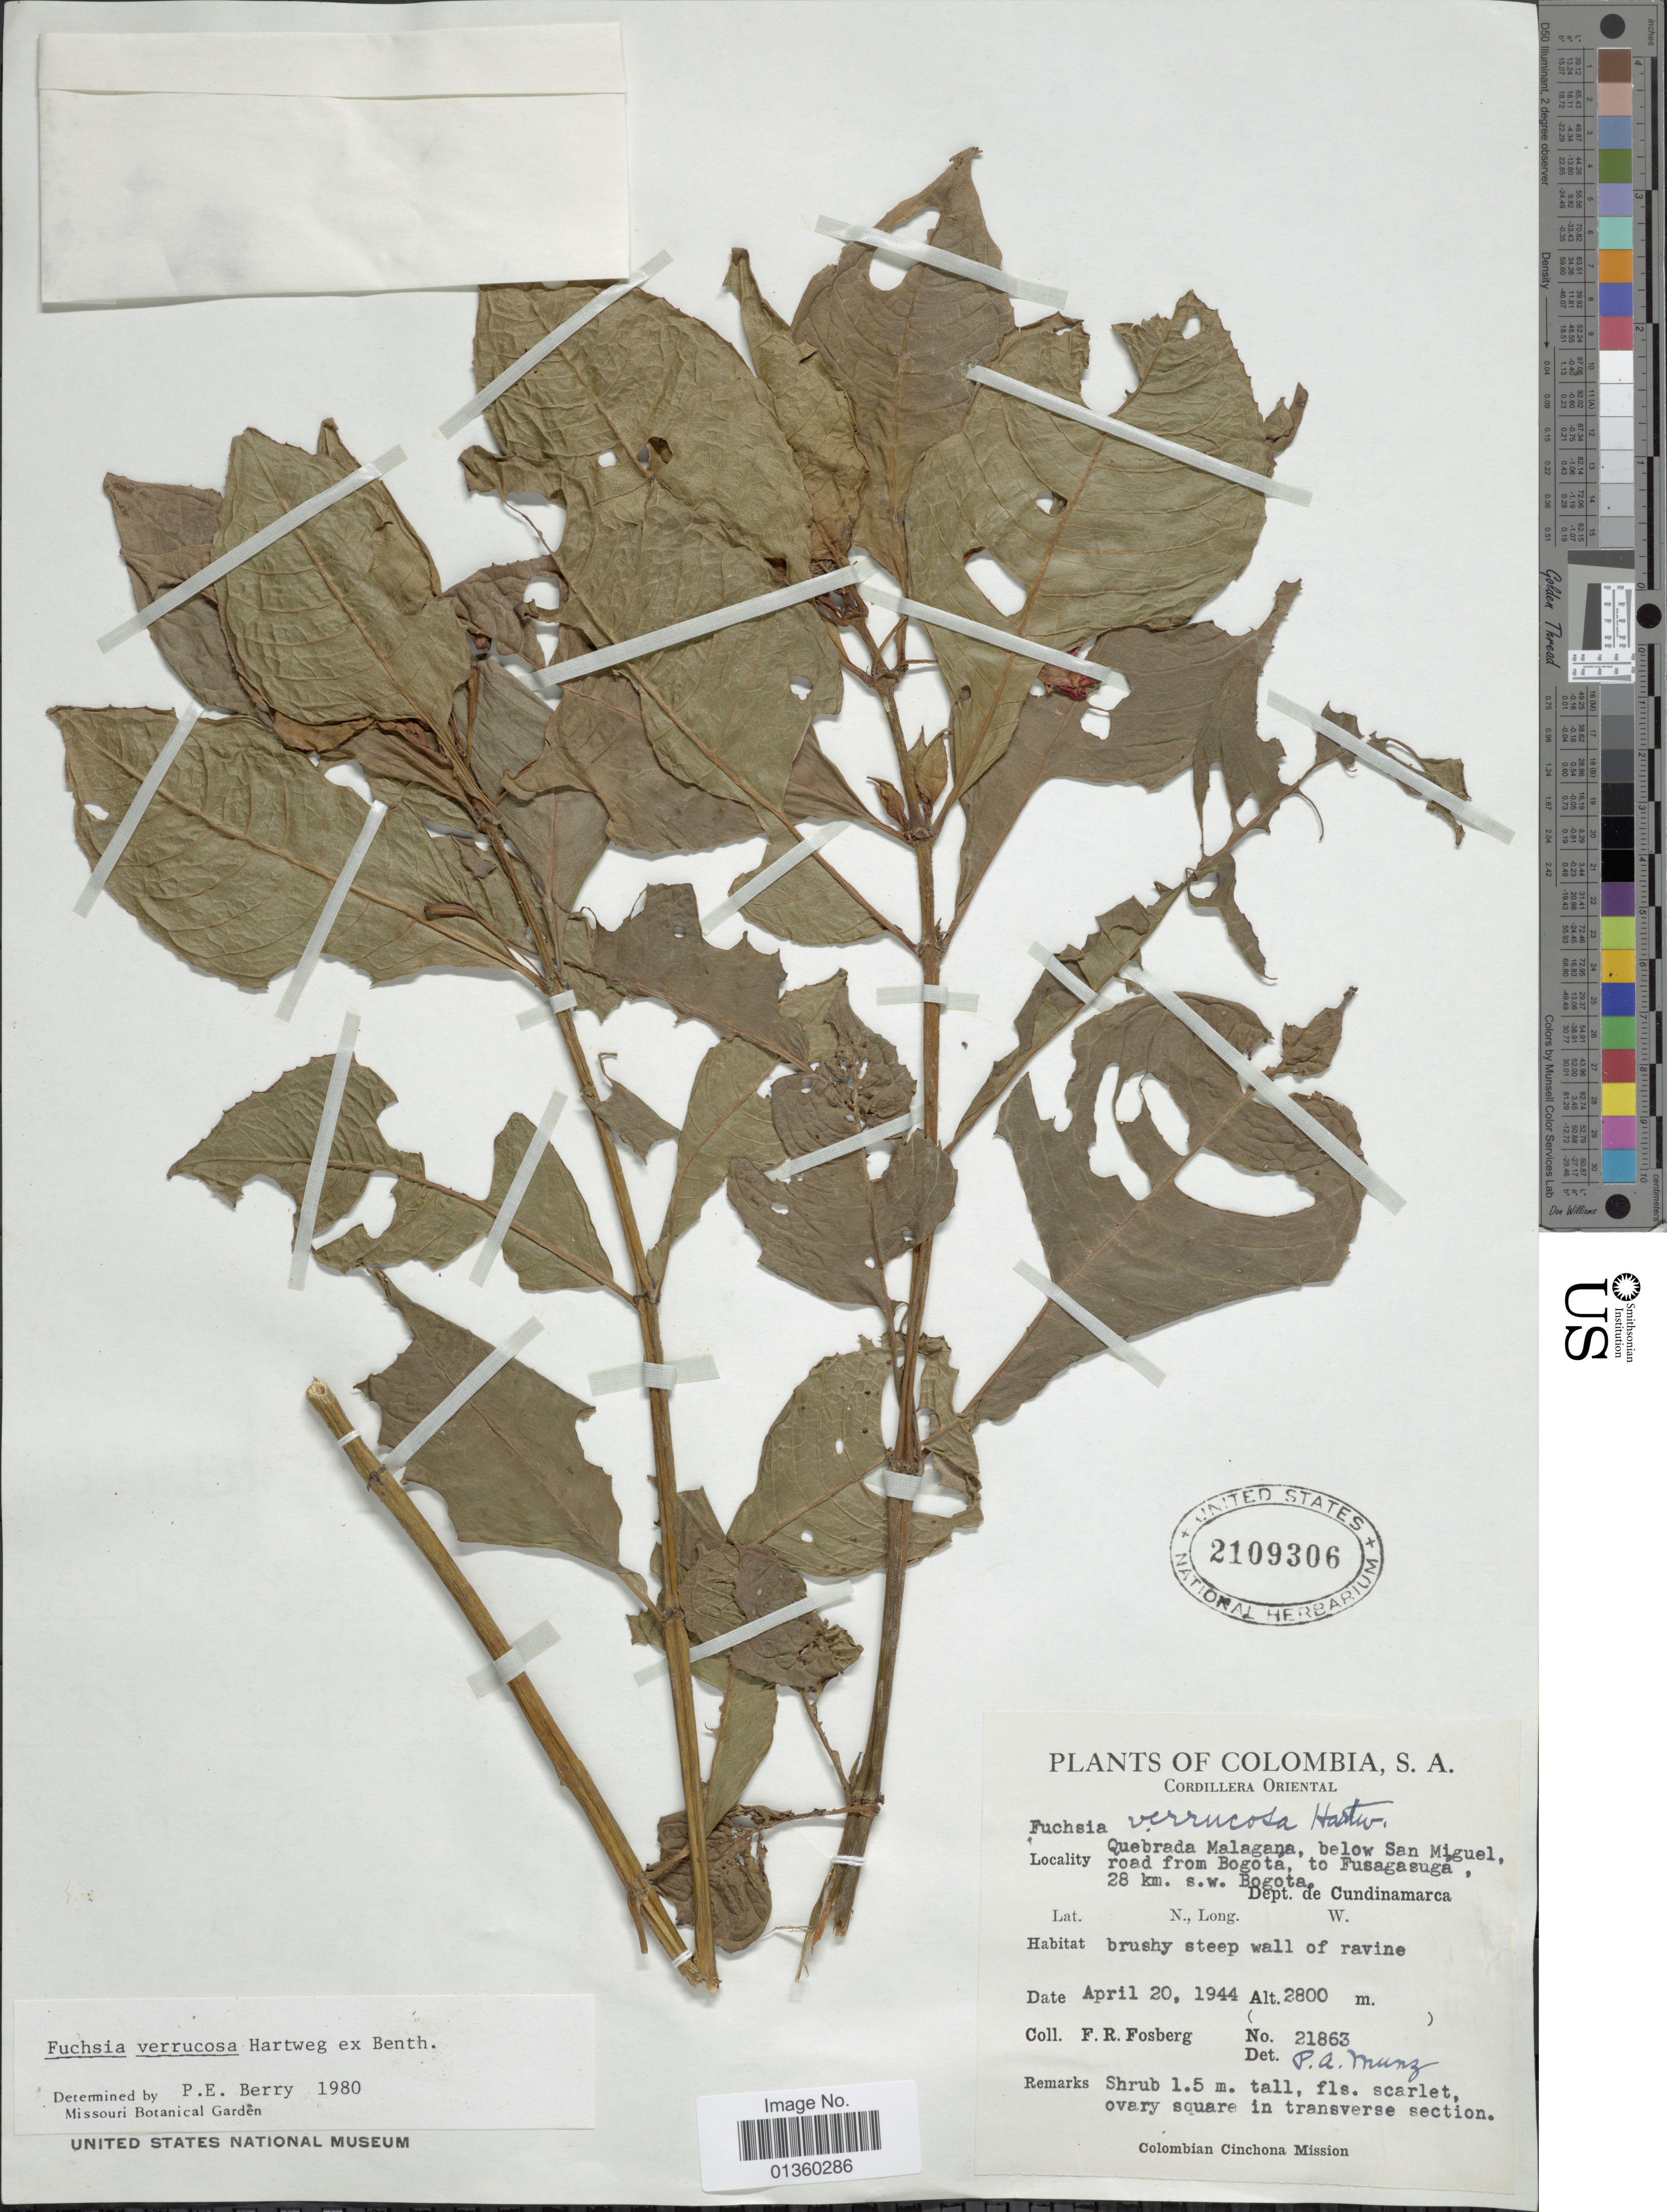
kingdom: Plantae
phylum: Tracheophyta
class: Magnoliopsida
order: Myrtales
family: Onagraceae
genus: Fuchsia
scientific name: Fuchsia verrucosa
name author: Hartw. ex Benth.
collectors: F. R. Fosberg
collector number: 21863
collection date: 1944-04-20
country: Colombia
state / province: Cundinamarca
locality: Cordillera Oriental, Quebrada Malagna, below San Miguel, road from Bogota, to Fusagasuga, 28 km. s.w. Bogota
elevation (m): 2800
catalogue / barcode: US 2109306